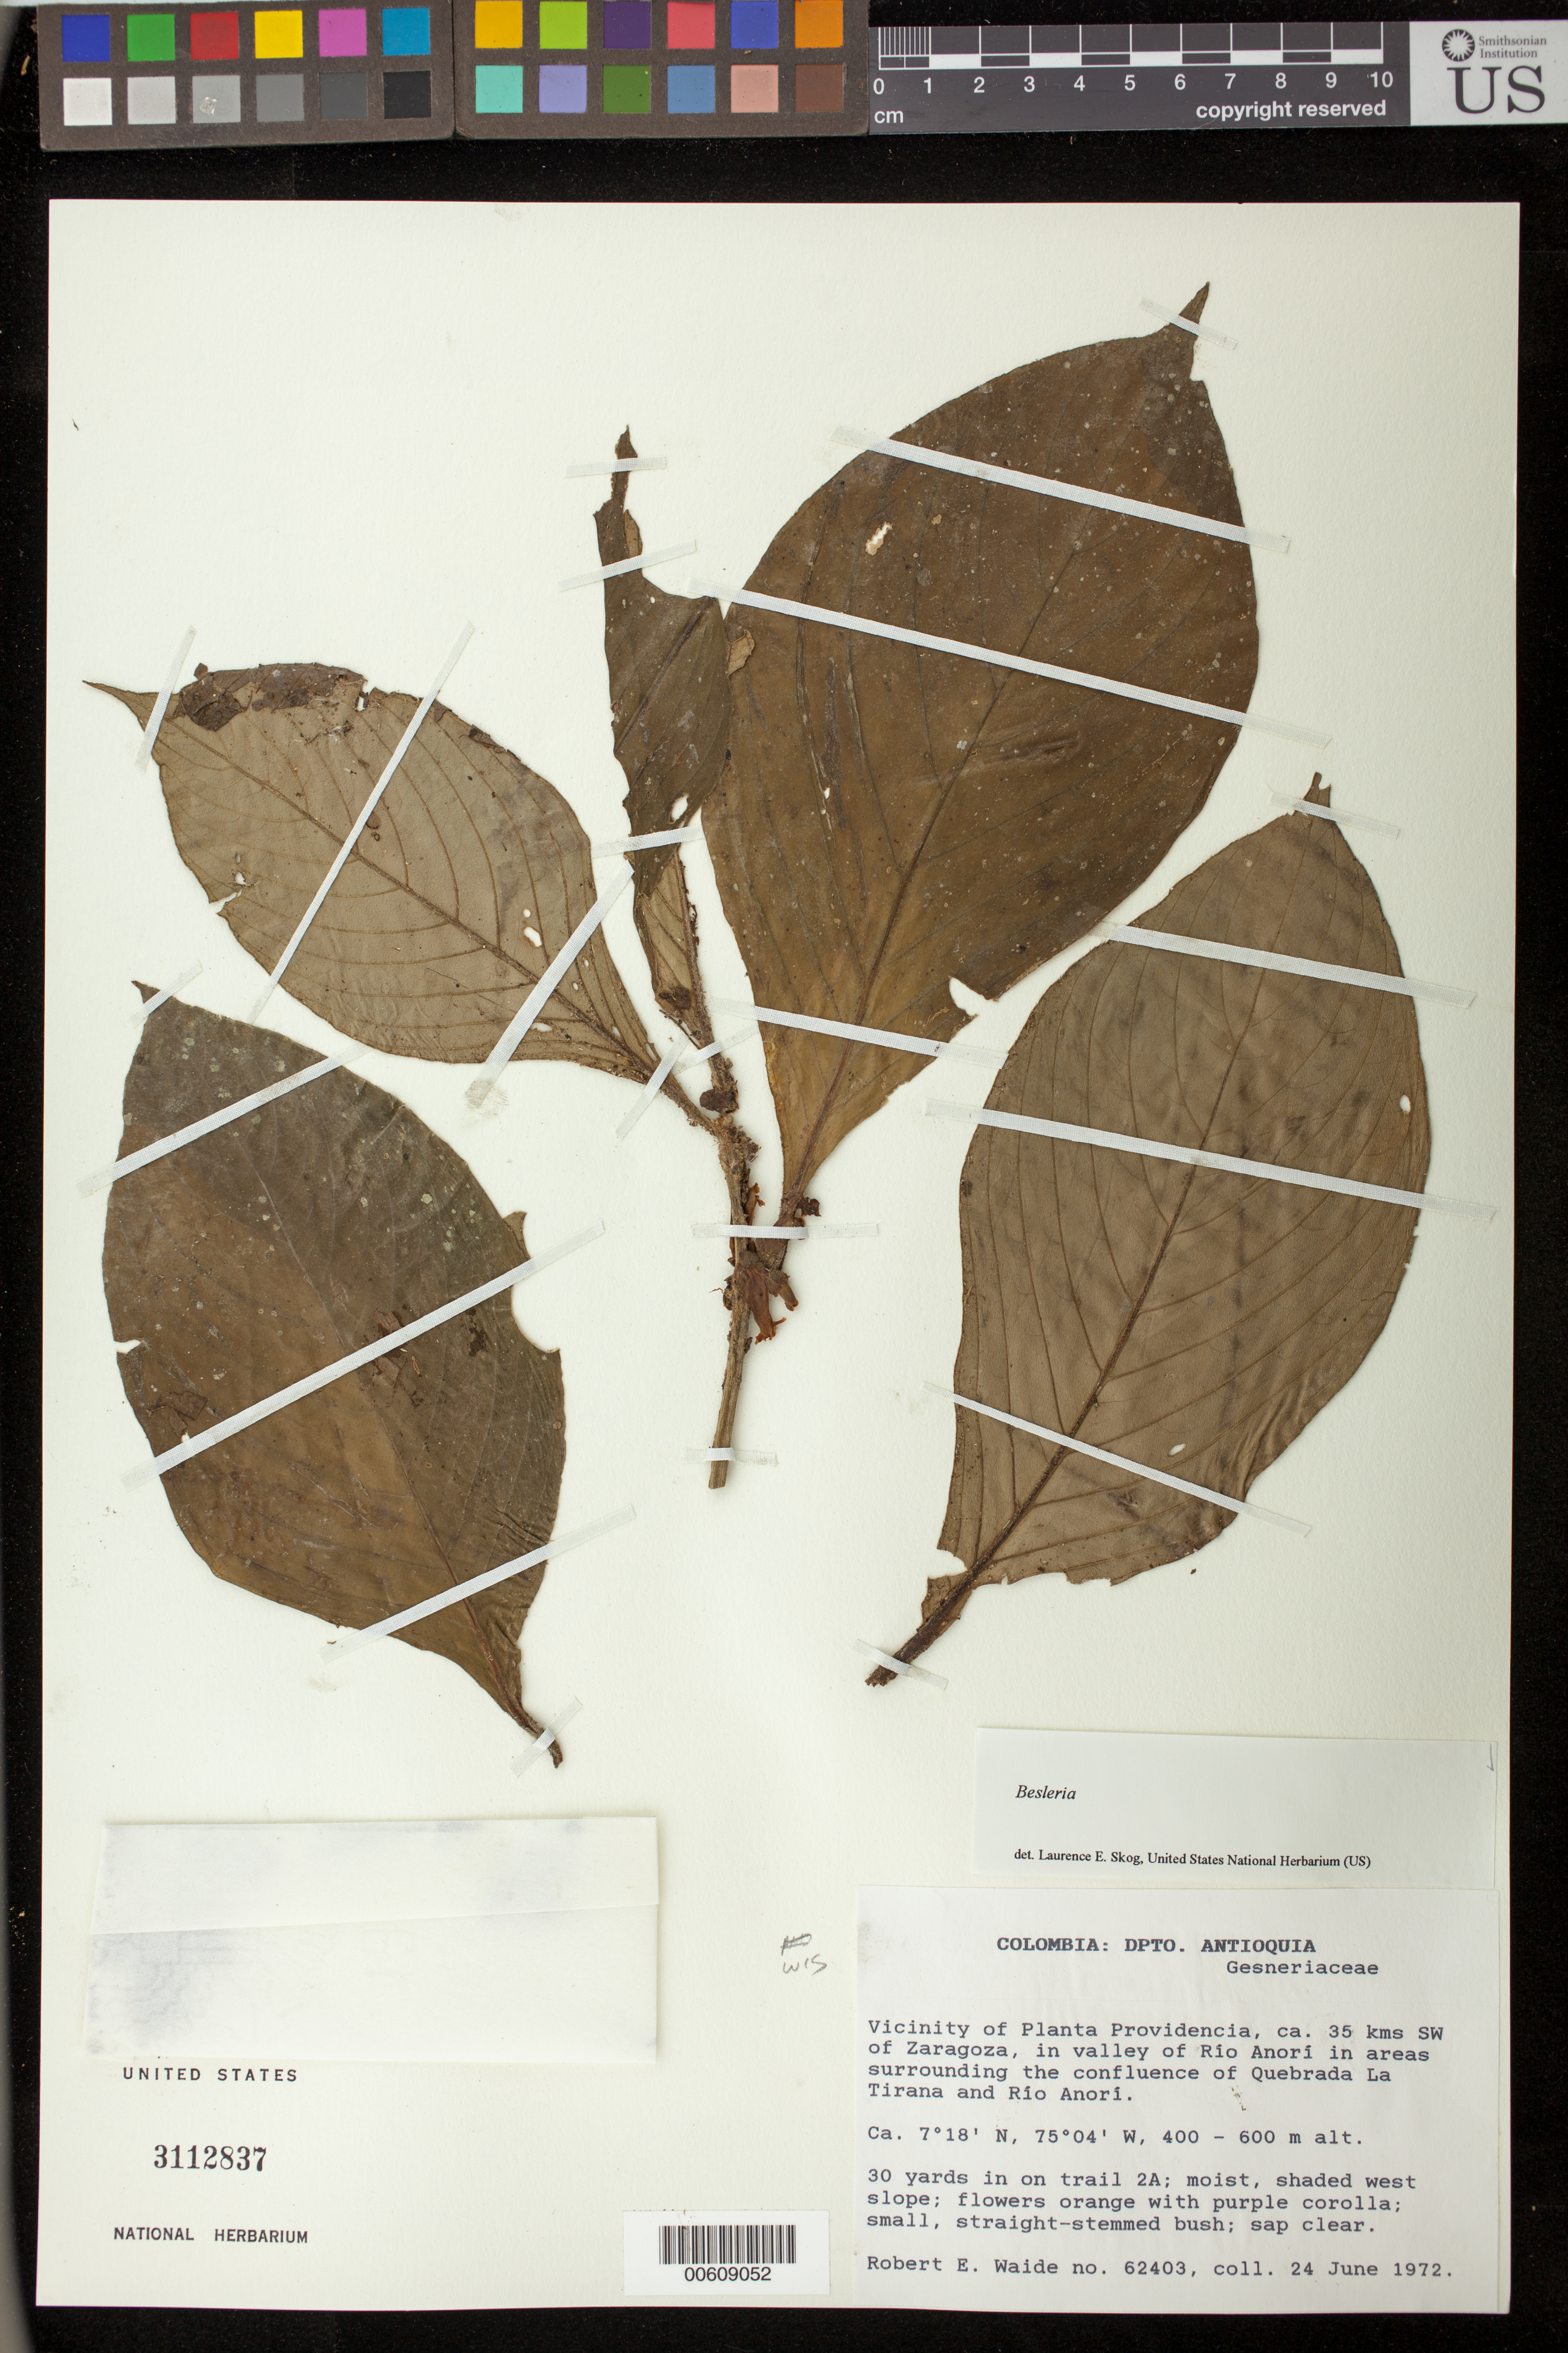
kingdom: Plantae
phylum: Tracheophyta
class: Magnoliopsida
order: Lamiales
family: Gesneriaceae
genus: Besleria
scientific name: Besleria sp.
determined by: Skog, Laurence E.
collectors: R. Waide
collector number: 62403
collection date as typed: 24 Jun 1972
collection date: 1972-06-24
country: Colombia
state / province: Antioquia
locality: Vicinity of Planta Providencia, ca. 35 km SW of Zaragoza, in valley of Río Anorí in areas surrounding the confluence of Quebrda La Tirana and Río Anorí; 30 years in on trail 2A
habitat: Moist, shaded west slope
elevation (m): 400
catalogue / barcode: US 3112837